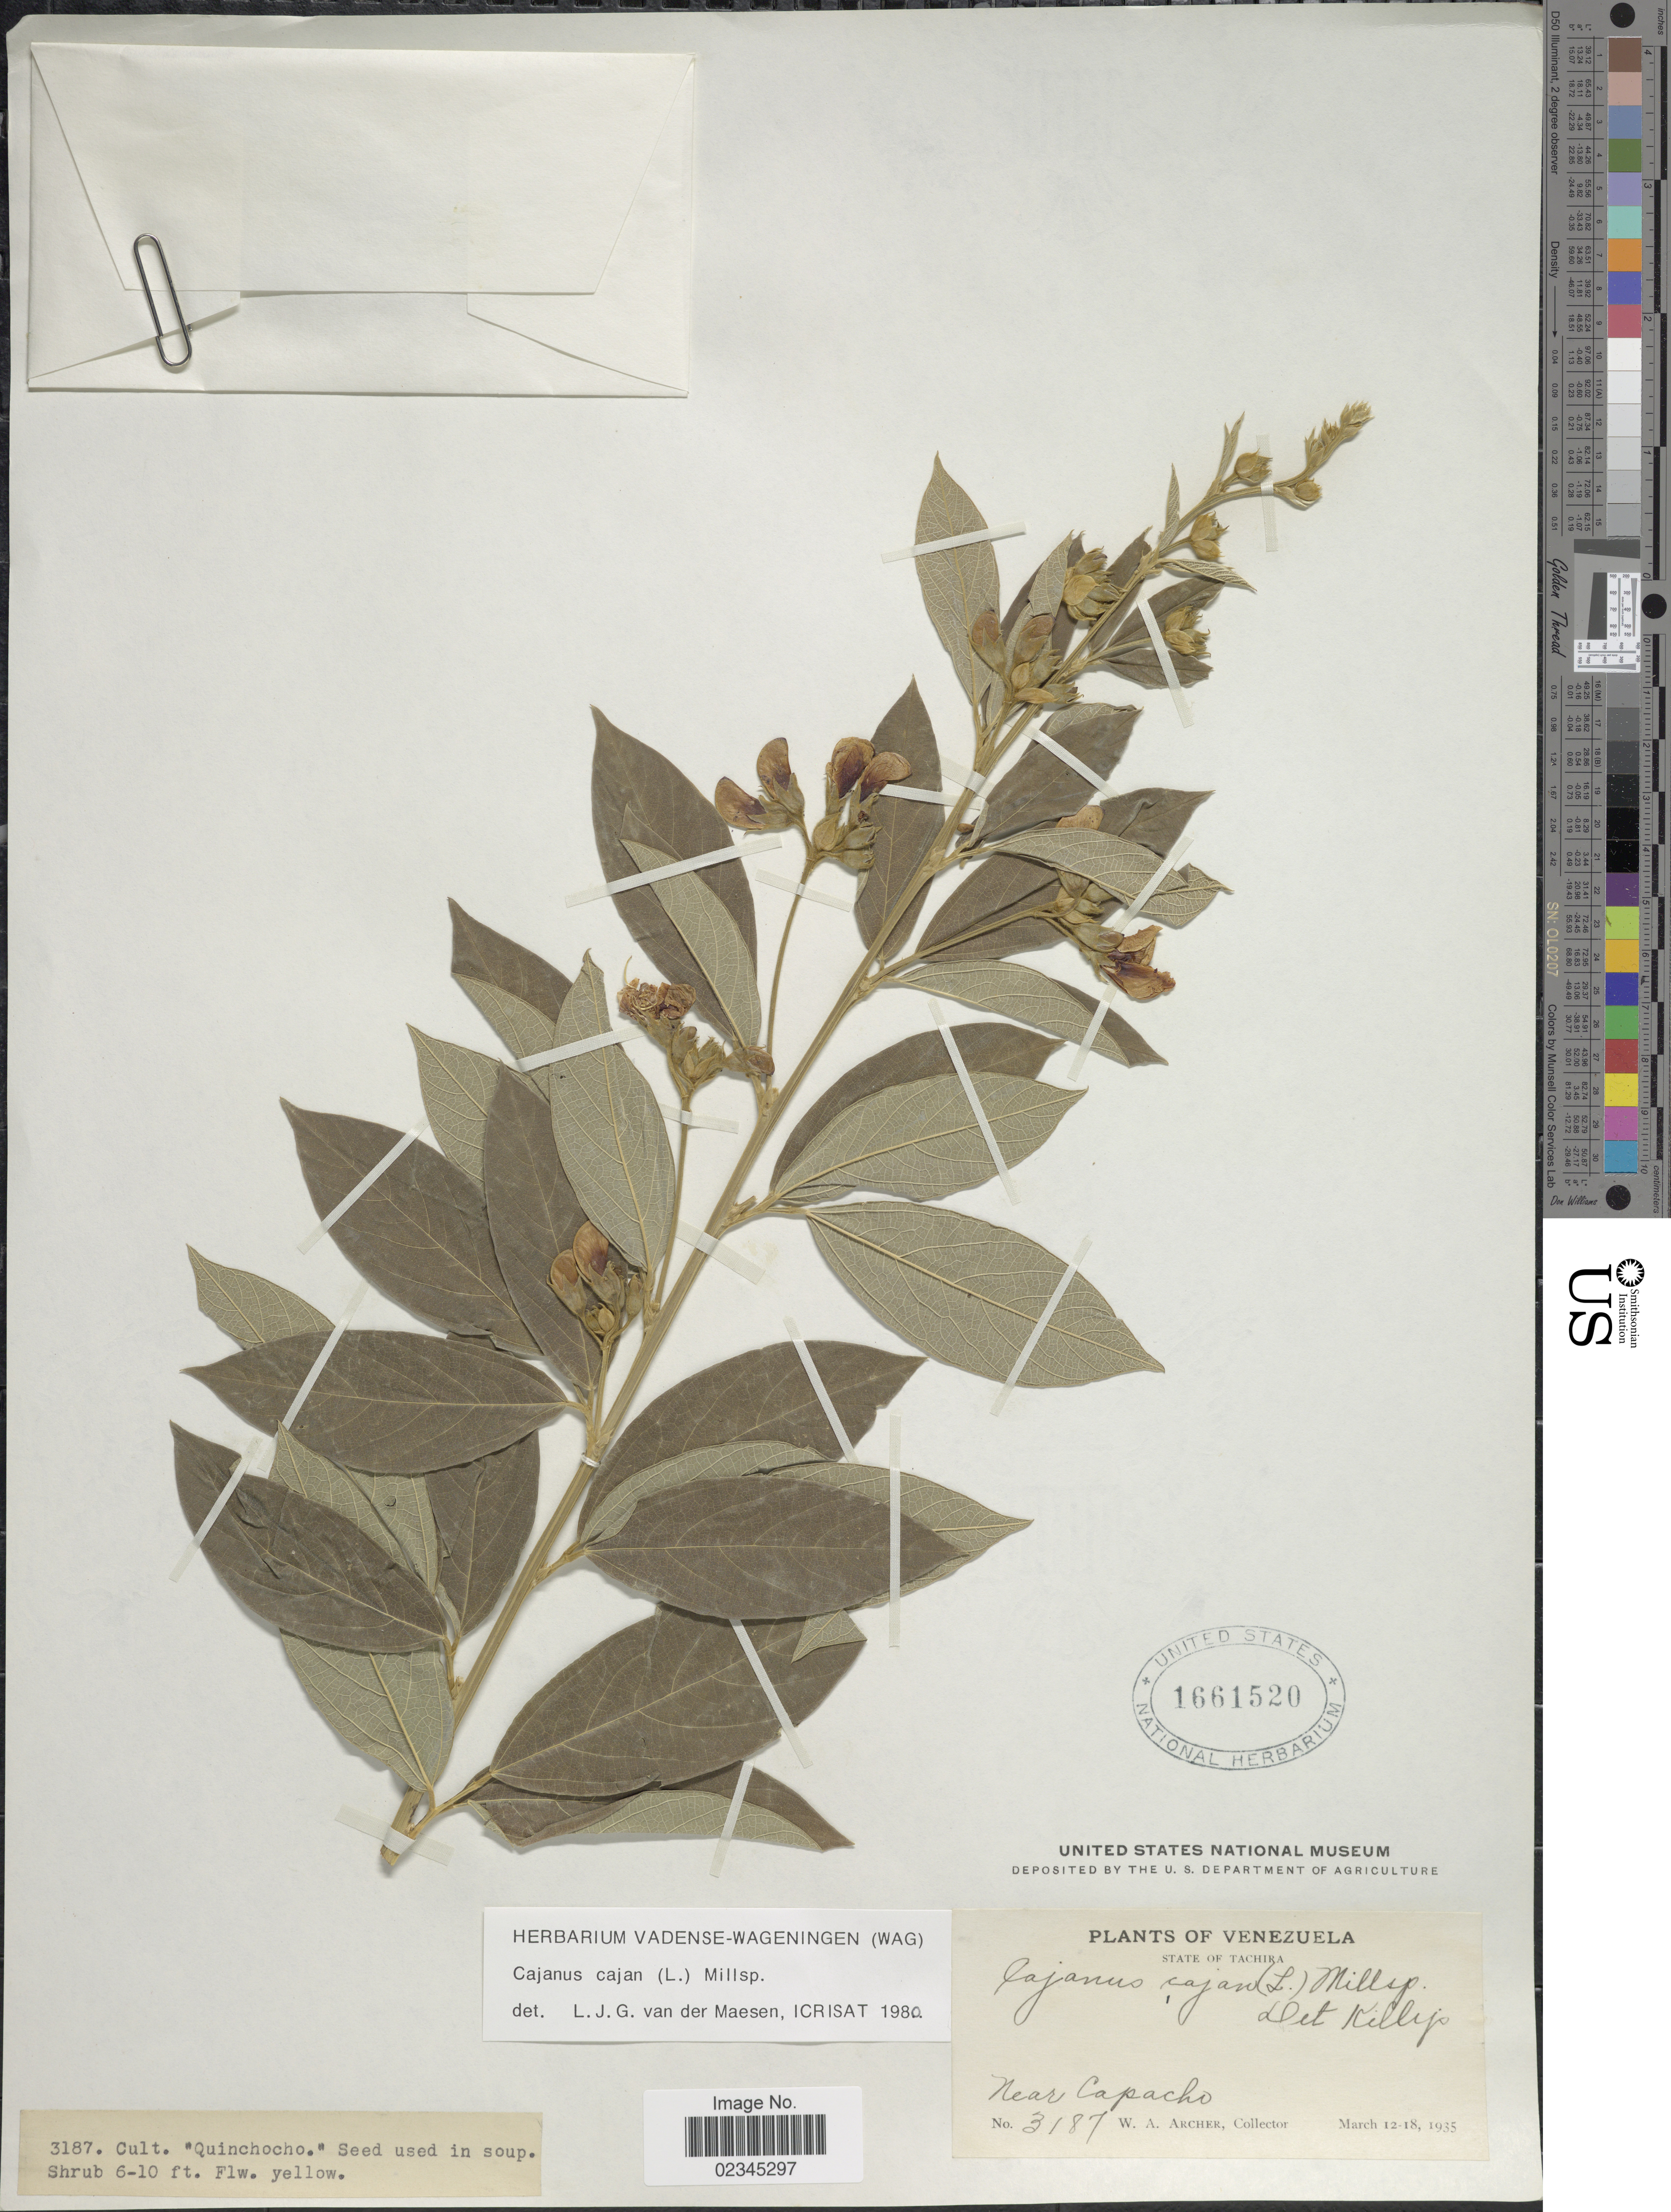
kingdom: Plantae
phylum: Tracheophyta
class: Magnoliopsida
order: Fabales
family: Fabaceae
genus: Cajanus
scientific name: Cajanus cajan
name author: (L.) Huth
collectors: W. A. Archer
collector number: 3187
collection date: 1935-03-12/1935-03-18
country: Venezuela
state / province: Tachira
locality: Near Capacho. "Quinchocho"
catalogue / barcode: US 1661520